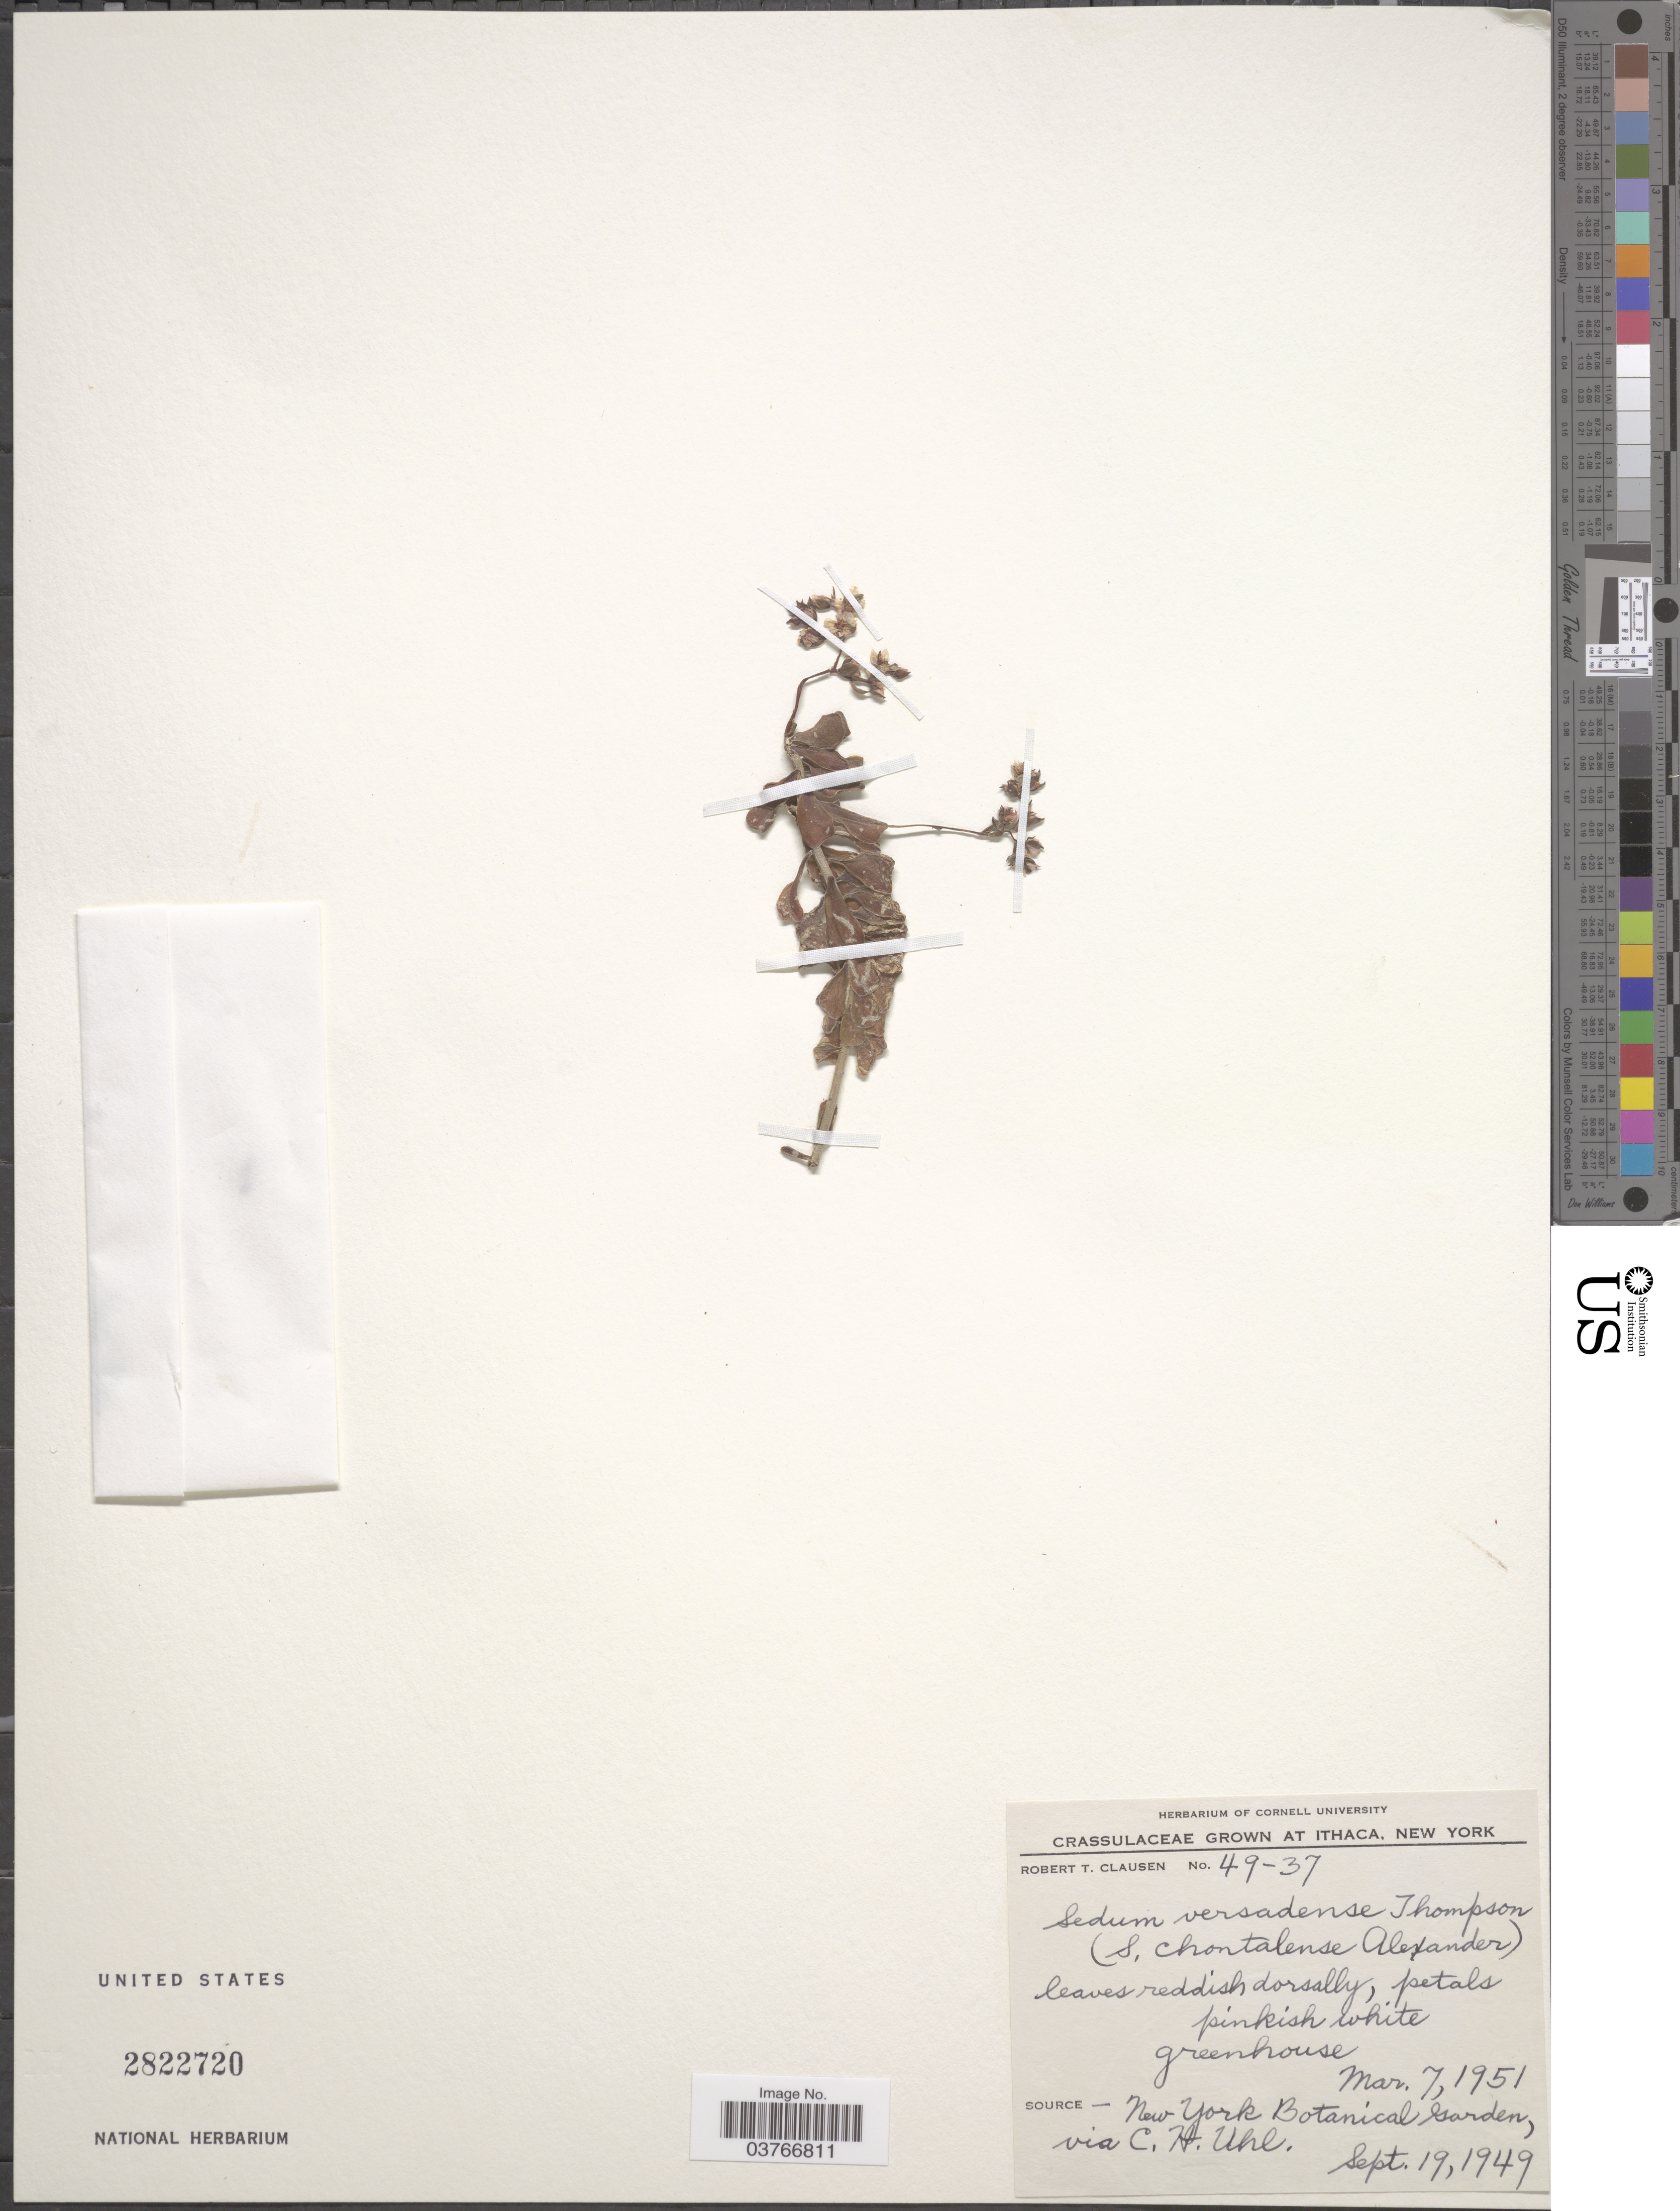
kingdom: Plantae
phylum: Tracheophyta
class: Magnoliopsida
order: Saxifragales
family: Crassulaceae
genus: Sedum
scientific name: Sedum versadense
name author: C.H. Thomps.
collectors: R. T. Clausen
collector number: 49-37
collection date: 1951-03-07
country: United States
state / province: New York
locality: Itahaca.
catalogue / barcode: US 2822720